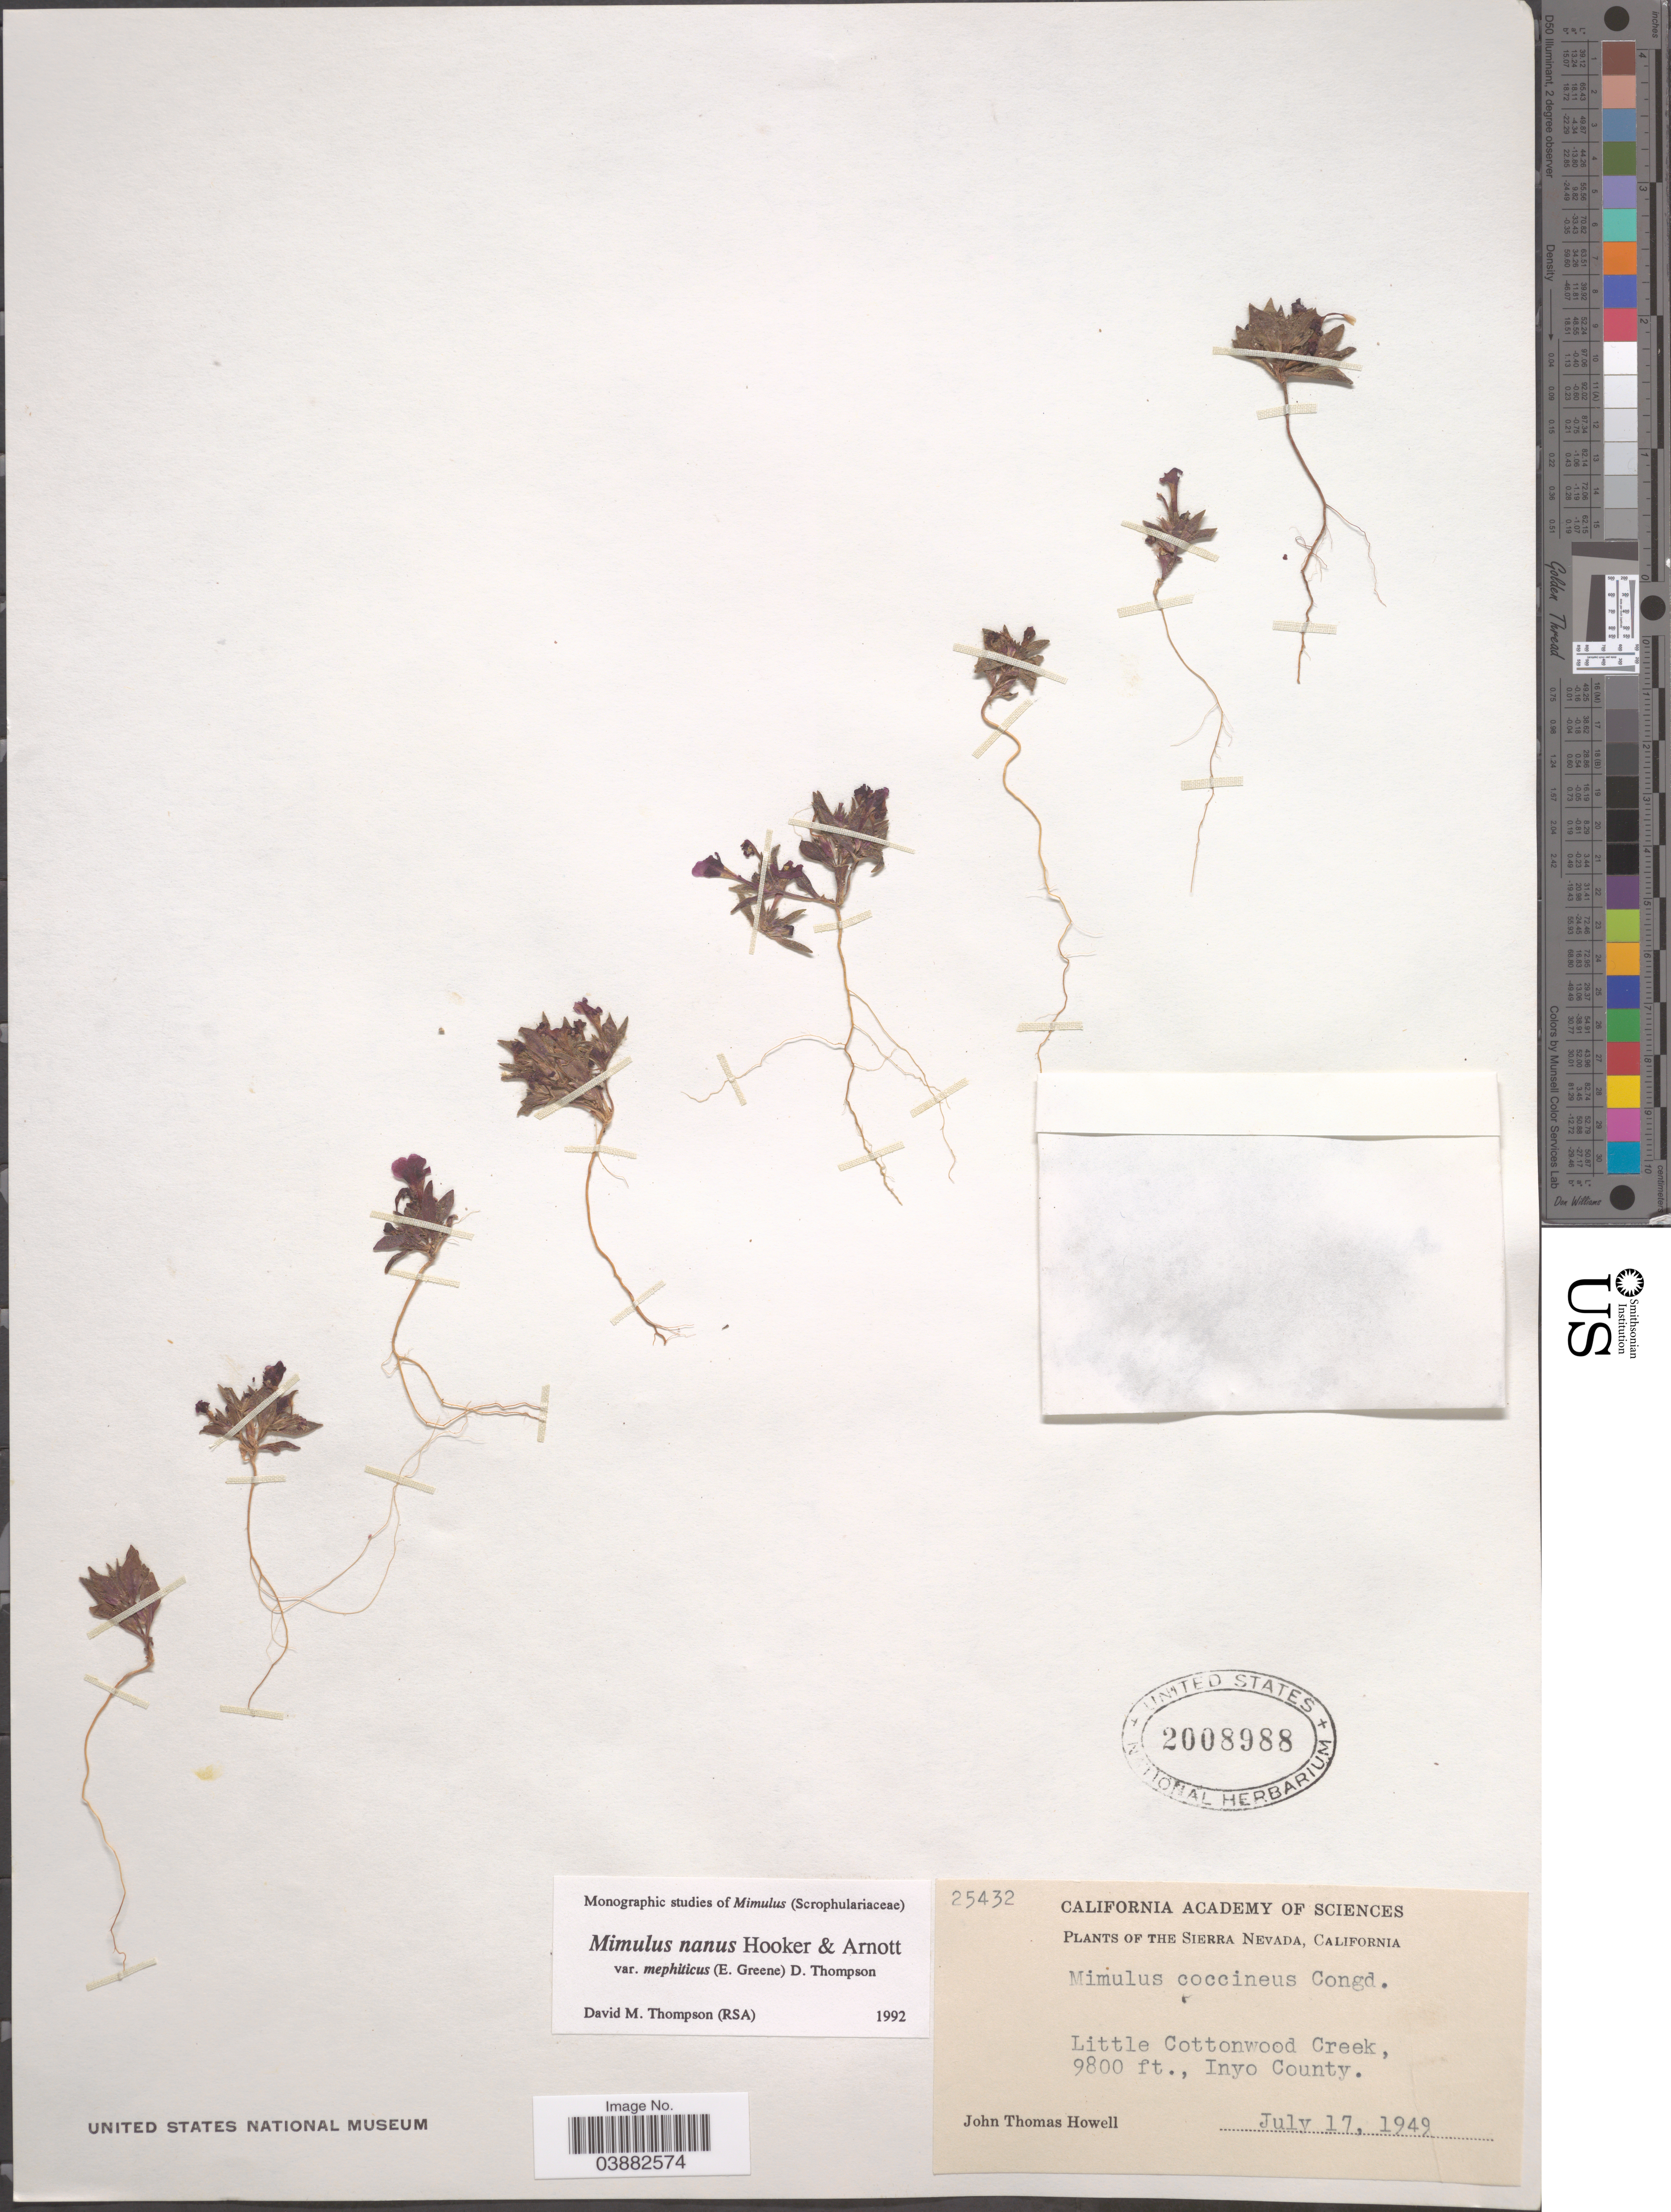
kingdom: Plantae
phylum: Tracheophyta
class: Magnoliopsida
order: Lamiales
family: Phrymaceae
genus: Mimulus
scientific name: Mimulus nanus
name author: Hook. & Arn.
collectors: J. T. Howell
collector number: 25432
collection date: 1949-07-17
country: United States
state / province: California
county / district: Inyo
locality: The Sierra Nevada. Little Cottonwood Creek, Inyo County.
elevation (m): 2987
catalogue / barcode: US 2008988